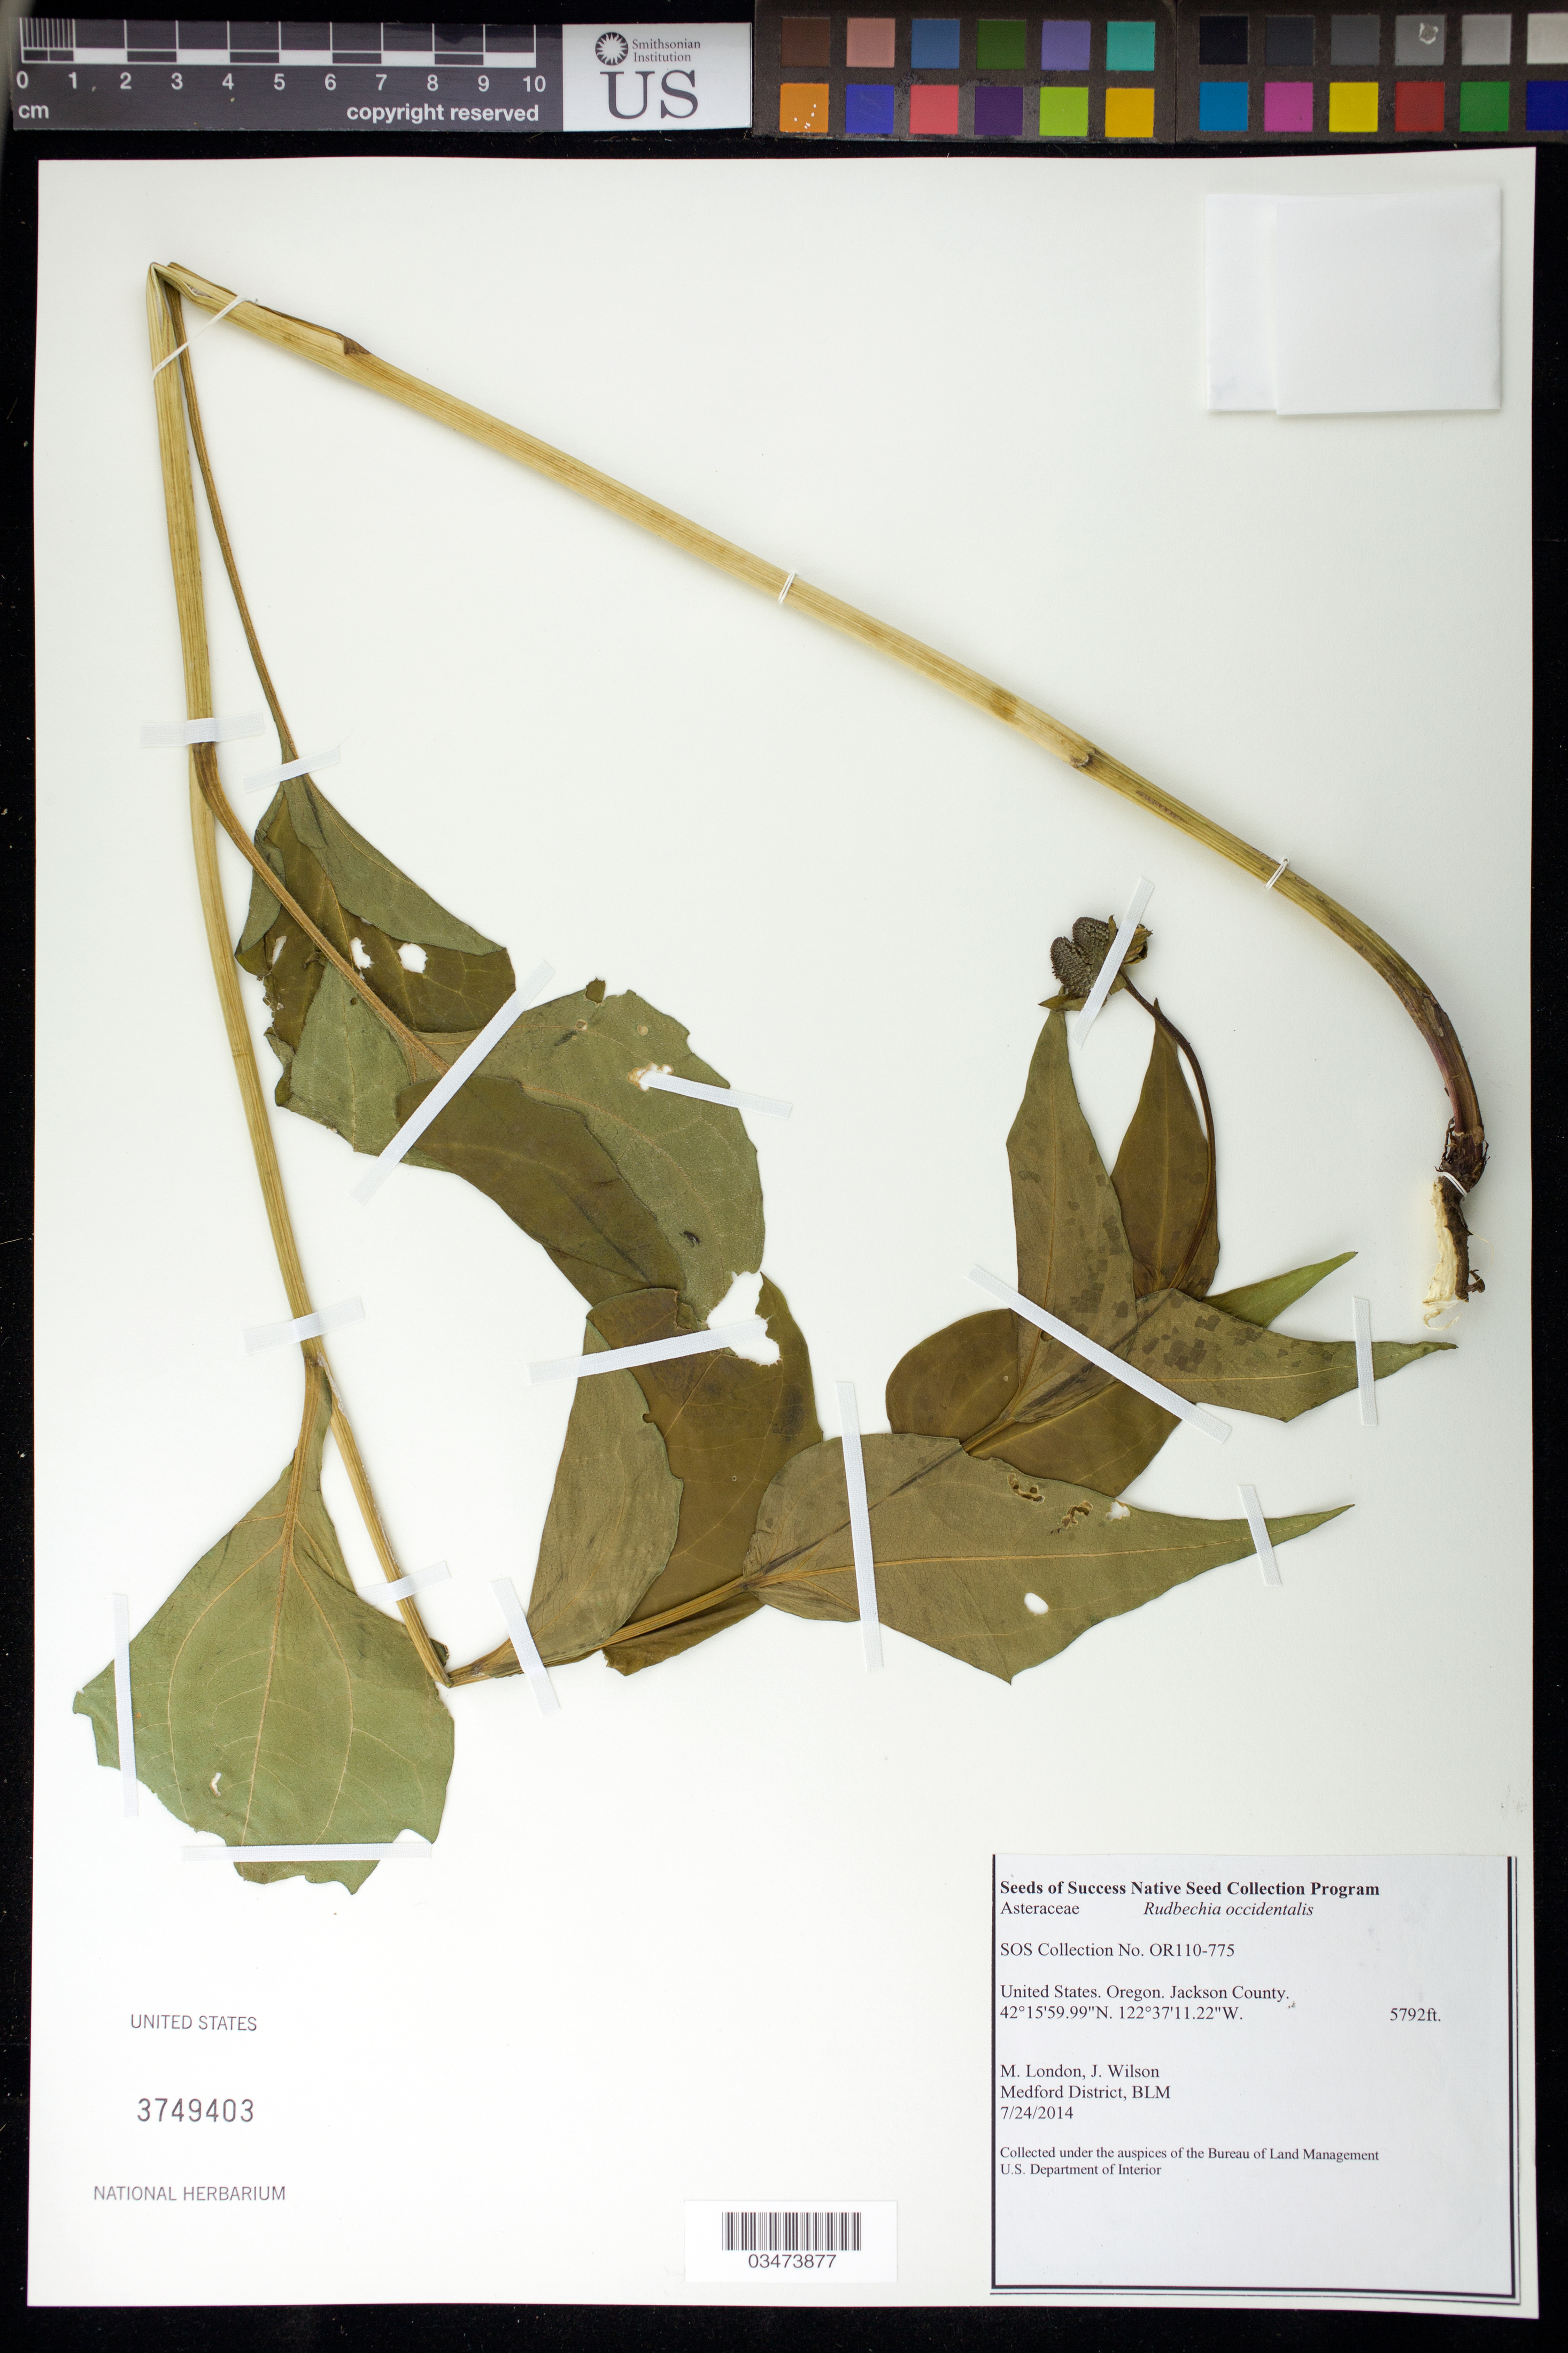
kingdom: Plantae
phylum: Tracheophyta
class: Magnoliopsida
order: Asterales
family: Asteraceae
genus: Rudbeckia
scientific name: Rudbeckia occidentalis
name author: Nutt.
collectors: M. London & J. Wilson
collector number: OR110-775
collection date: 2014-07-24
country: United States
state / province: Oregon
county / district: Jackson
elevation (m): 1765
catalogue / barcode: US 3749403